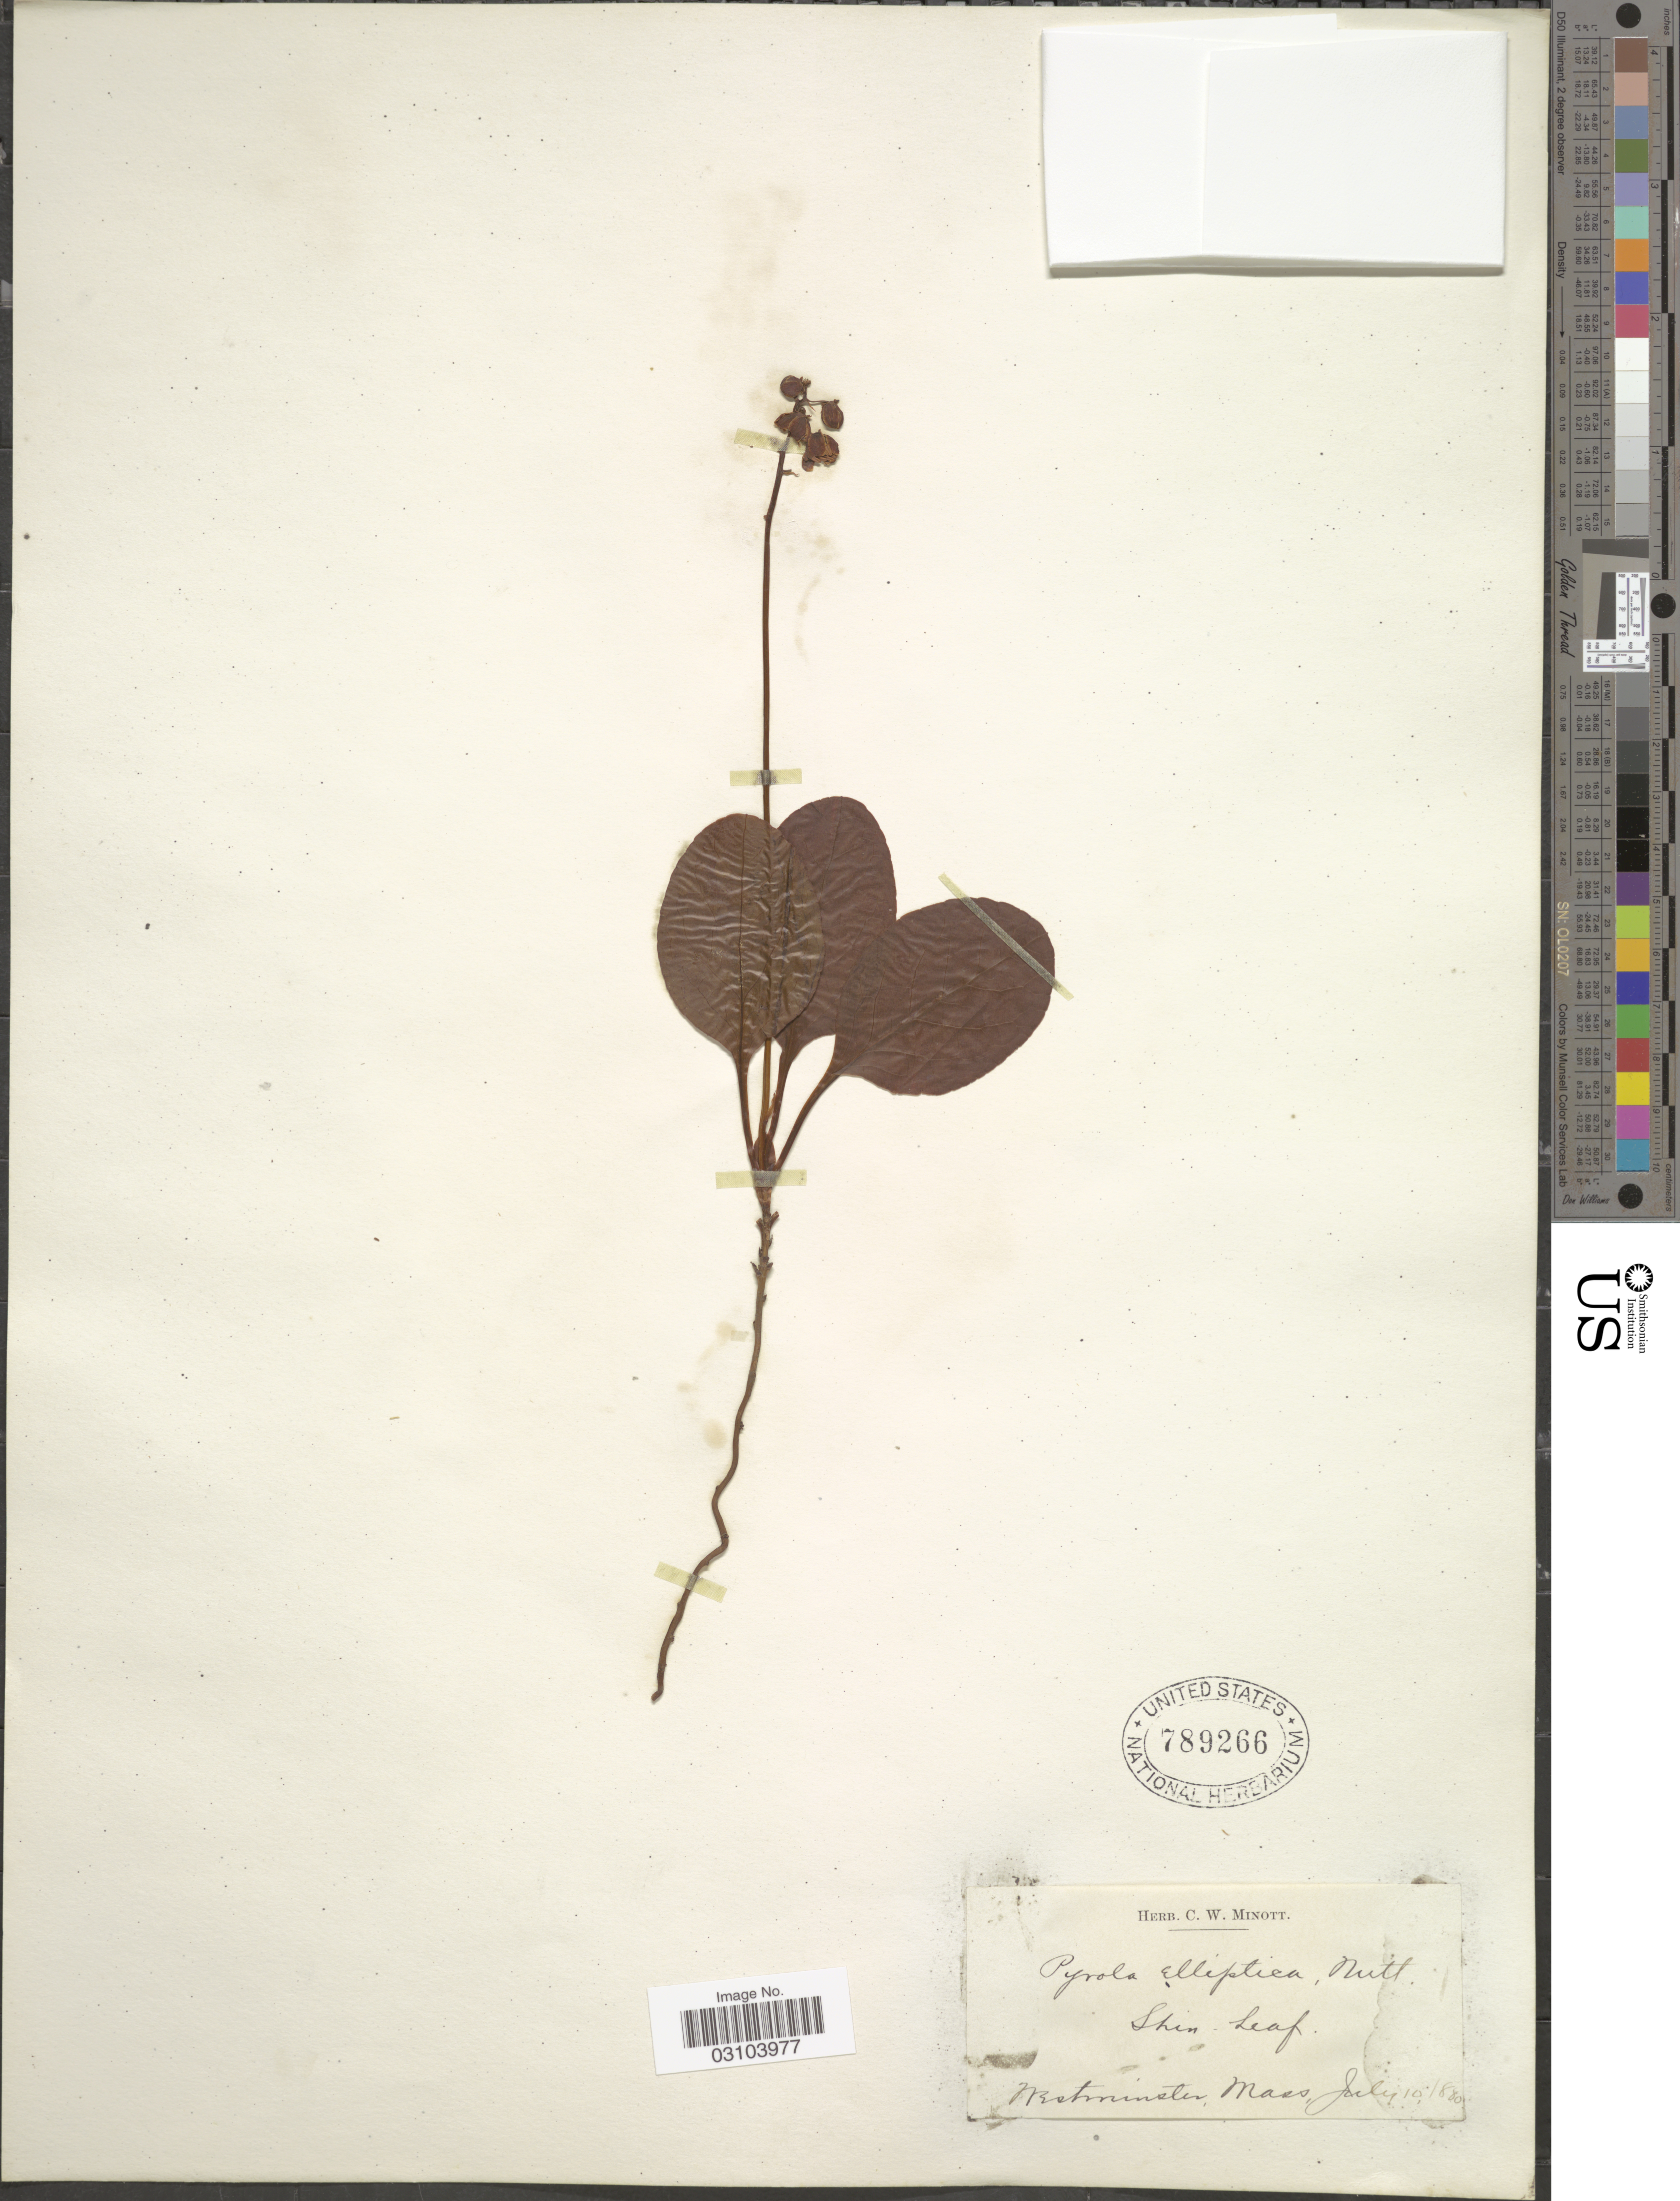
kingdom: Plantae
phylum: Tracheophyta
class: Magnoliopsida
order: Ericales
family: Ericaceae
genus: Pyrola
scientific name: Pyrola elliptica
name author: Nutt.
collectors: ex herb. C. W. Minott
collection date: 1880-07-10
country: United States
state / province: Massachusetts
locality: Shin-leaf. Westminster, Mass.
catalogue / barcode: US 789266